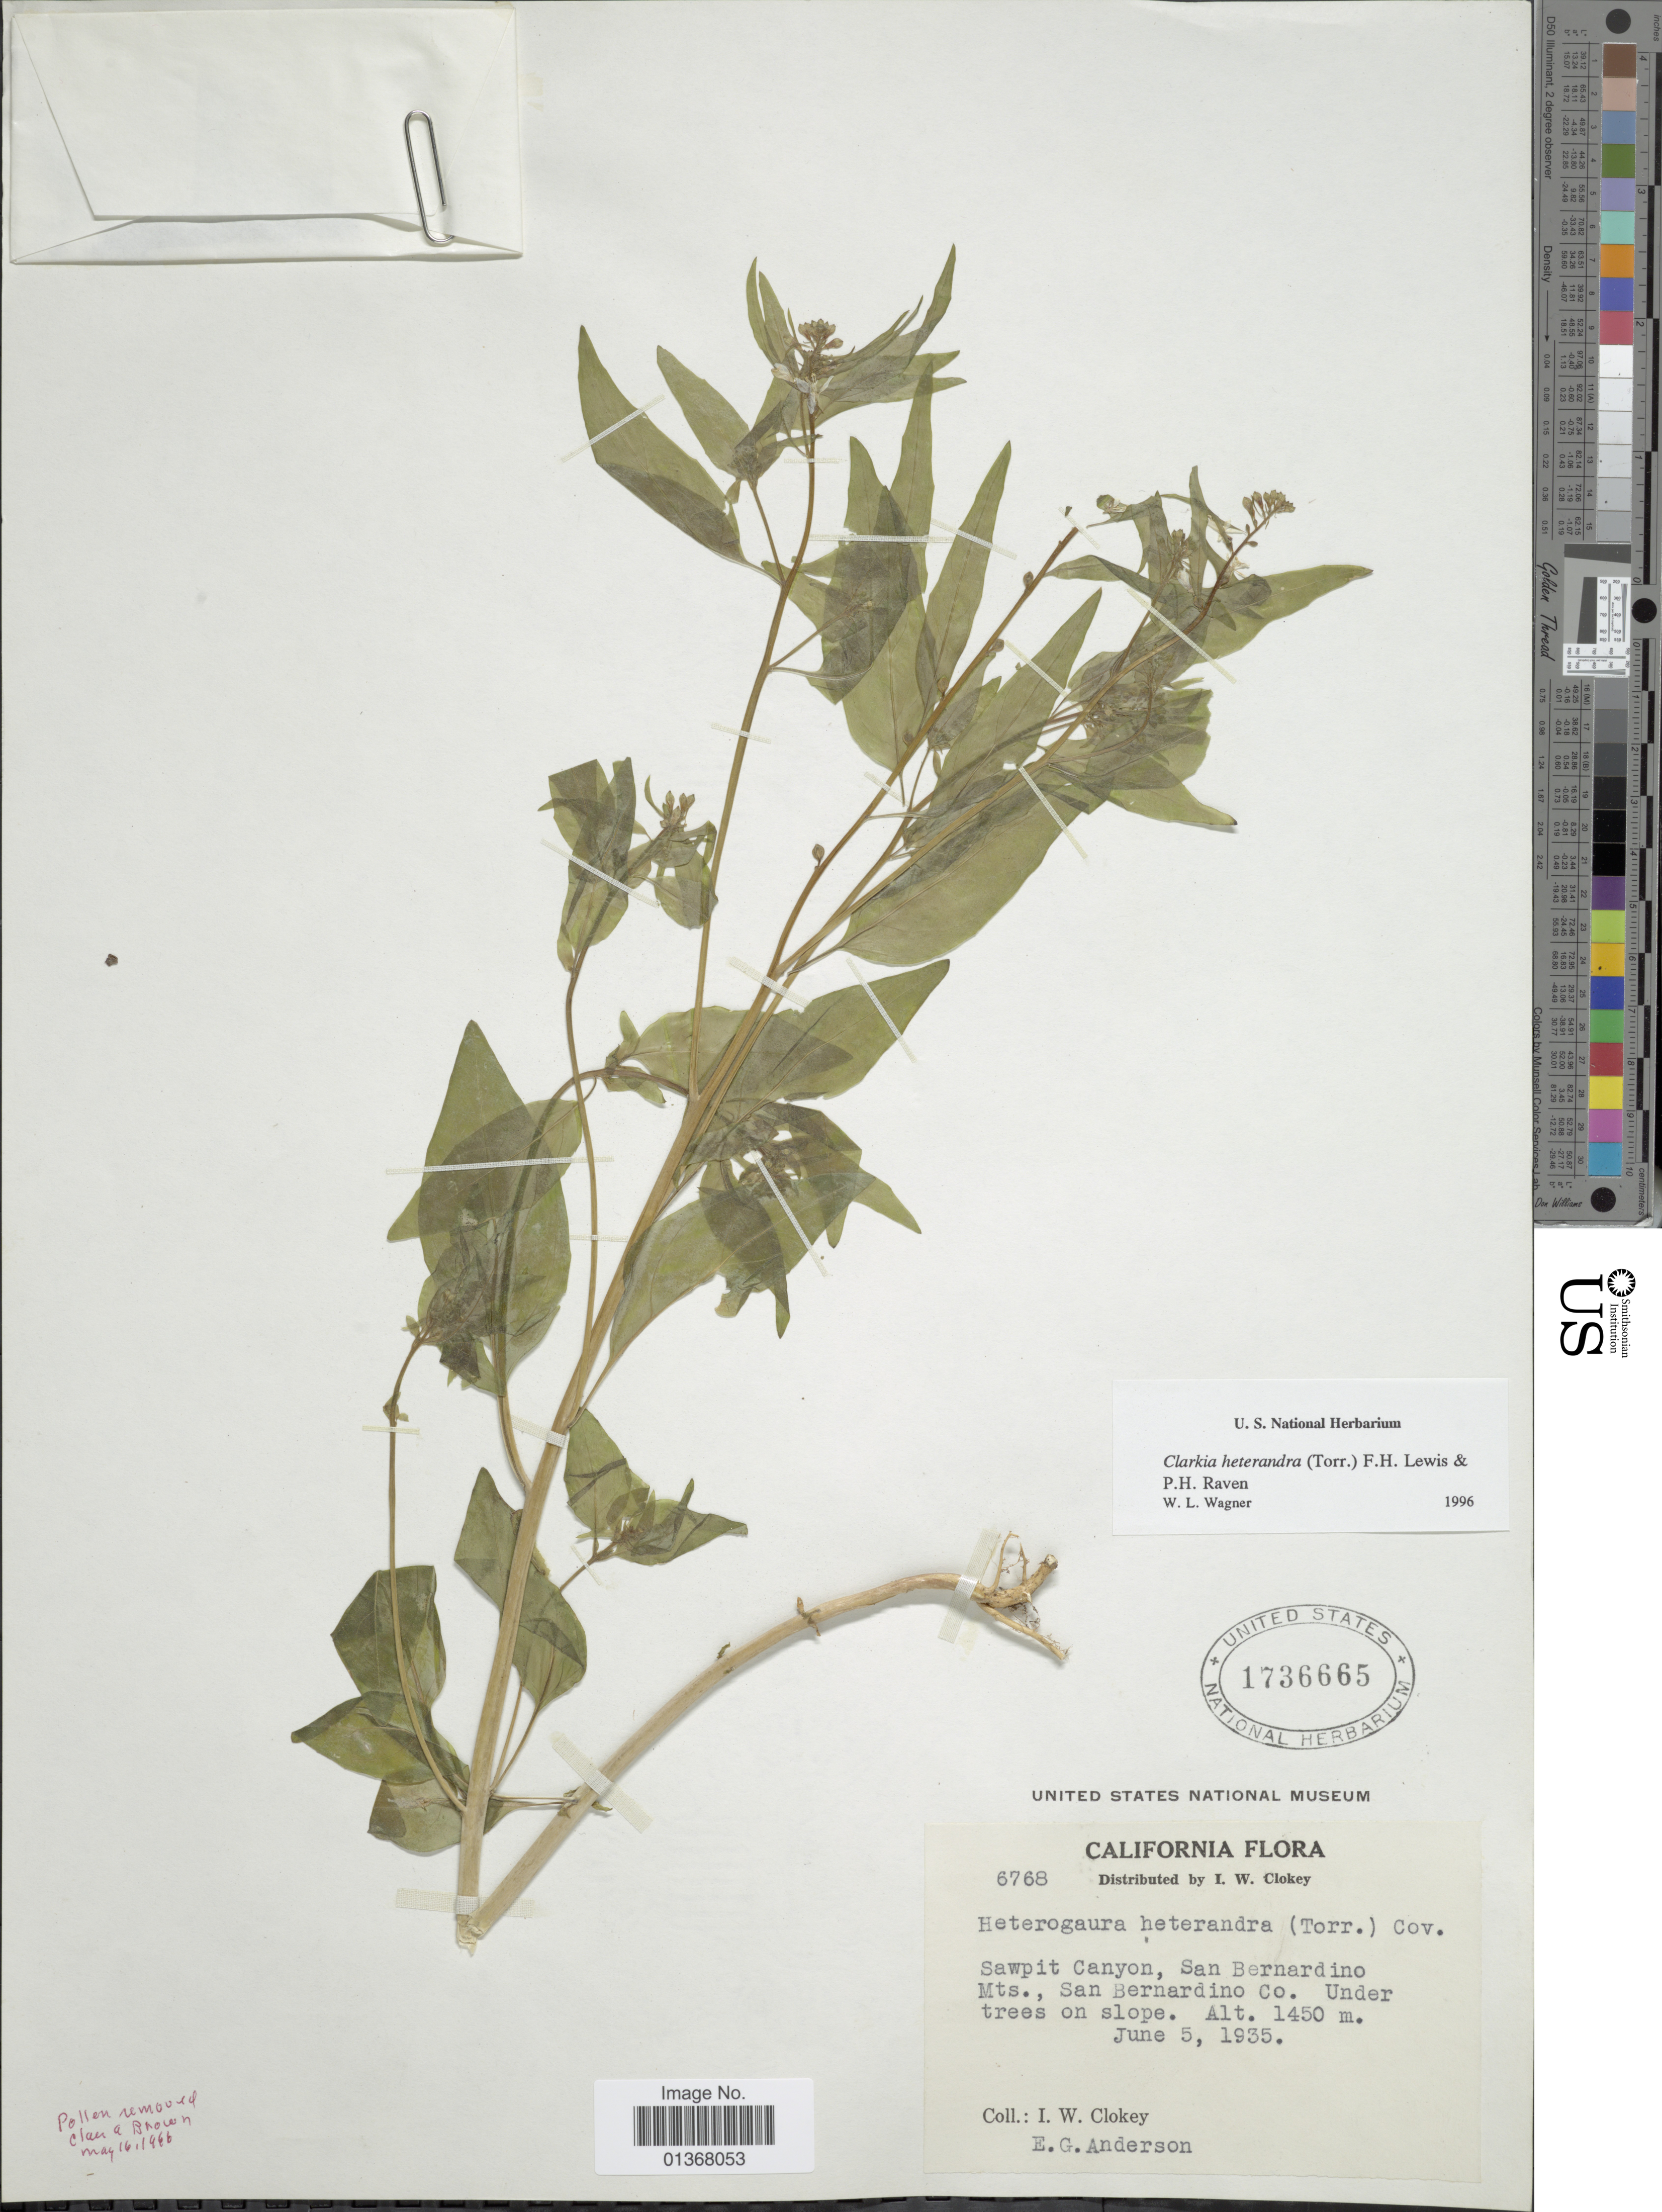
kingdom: Plantae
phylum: Tracheophyta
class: Magnoliopsida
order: Myrtales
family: Onagraceae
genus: Clarkia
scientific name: Clarkia heterandra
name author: (Torr.) F. H. Lewis & P.H. Raven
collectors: I. W. Clokey & E. G. Anderson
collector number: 6768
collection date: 1935-06-05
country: United States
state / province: California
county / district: San Bernardino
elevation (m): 1450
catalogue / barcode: US 1736665